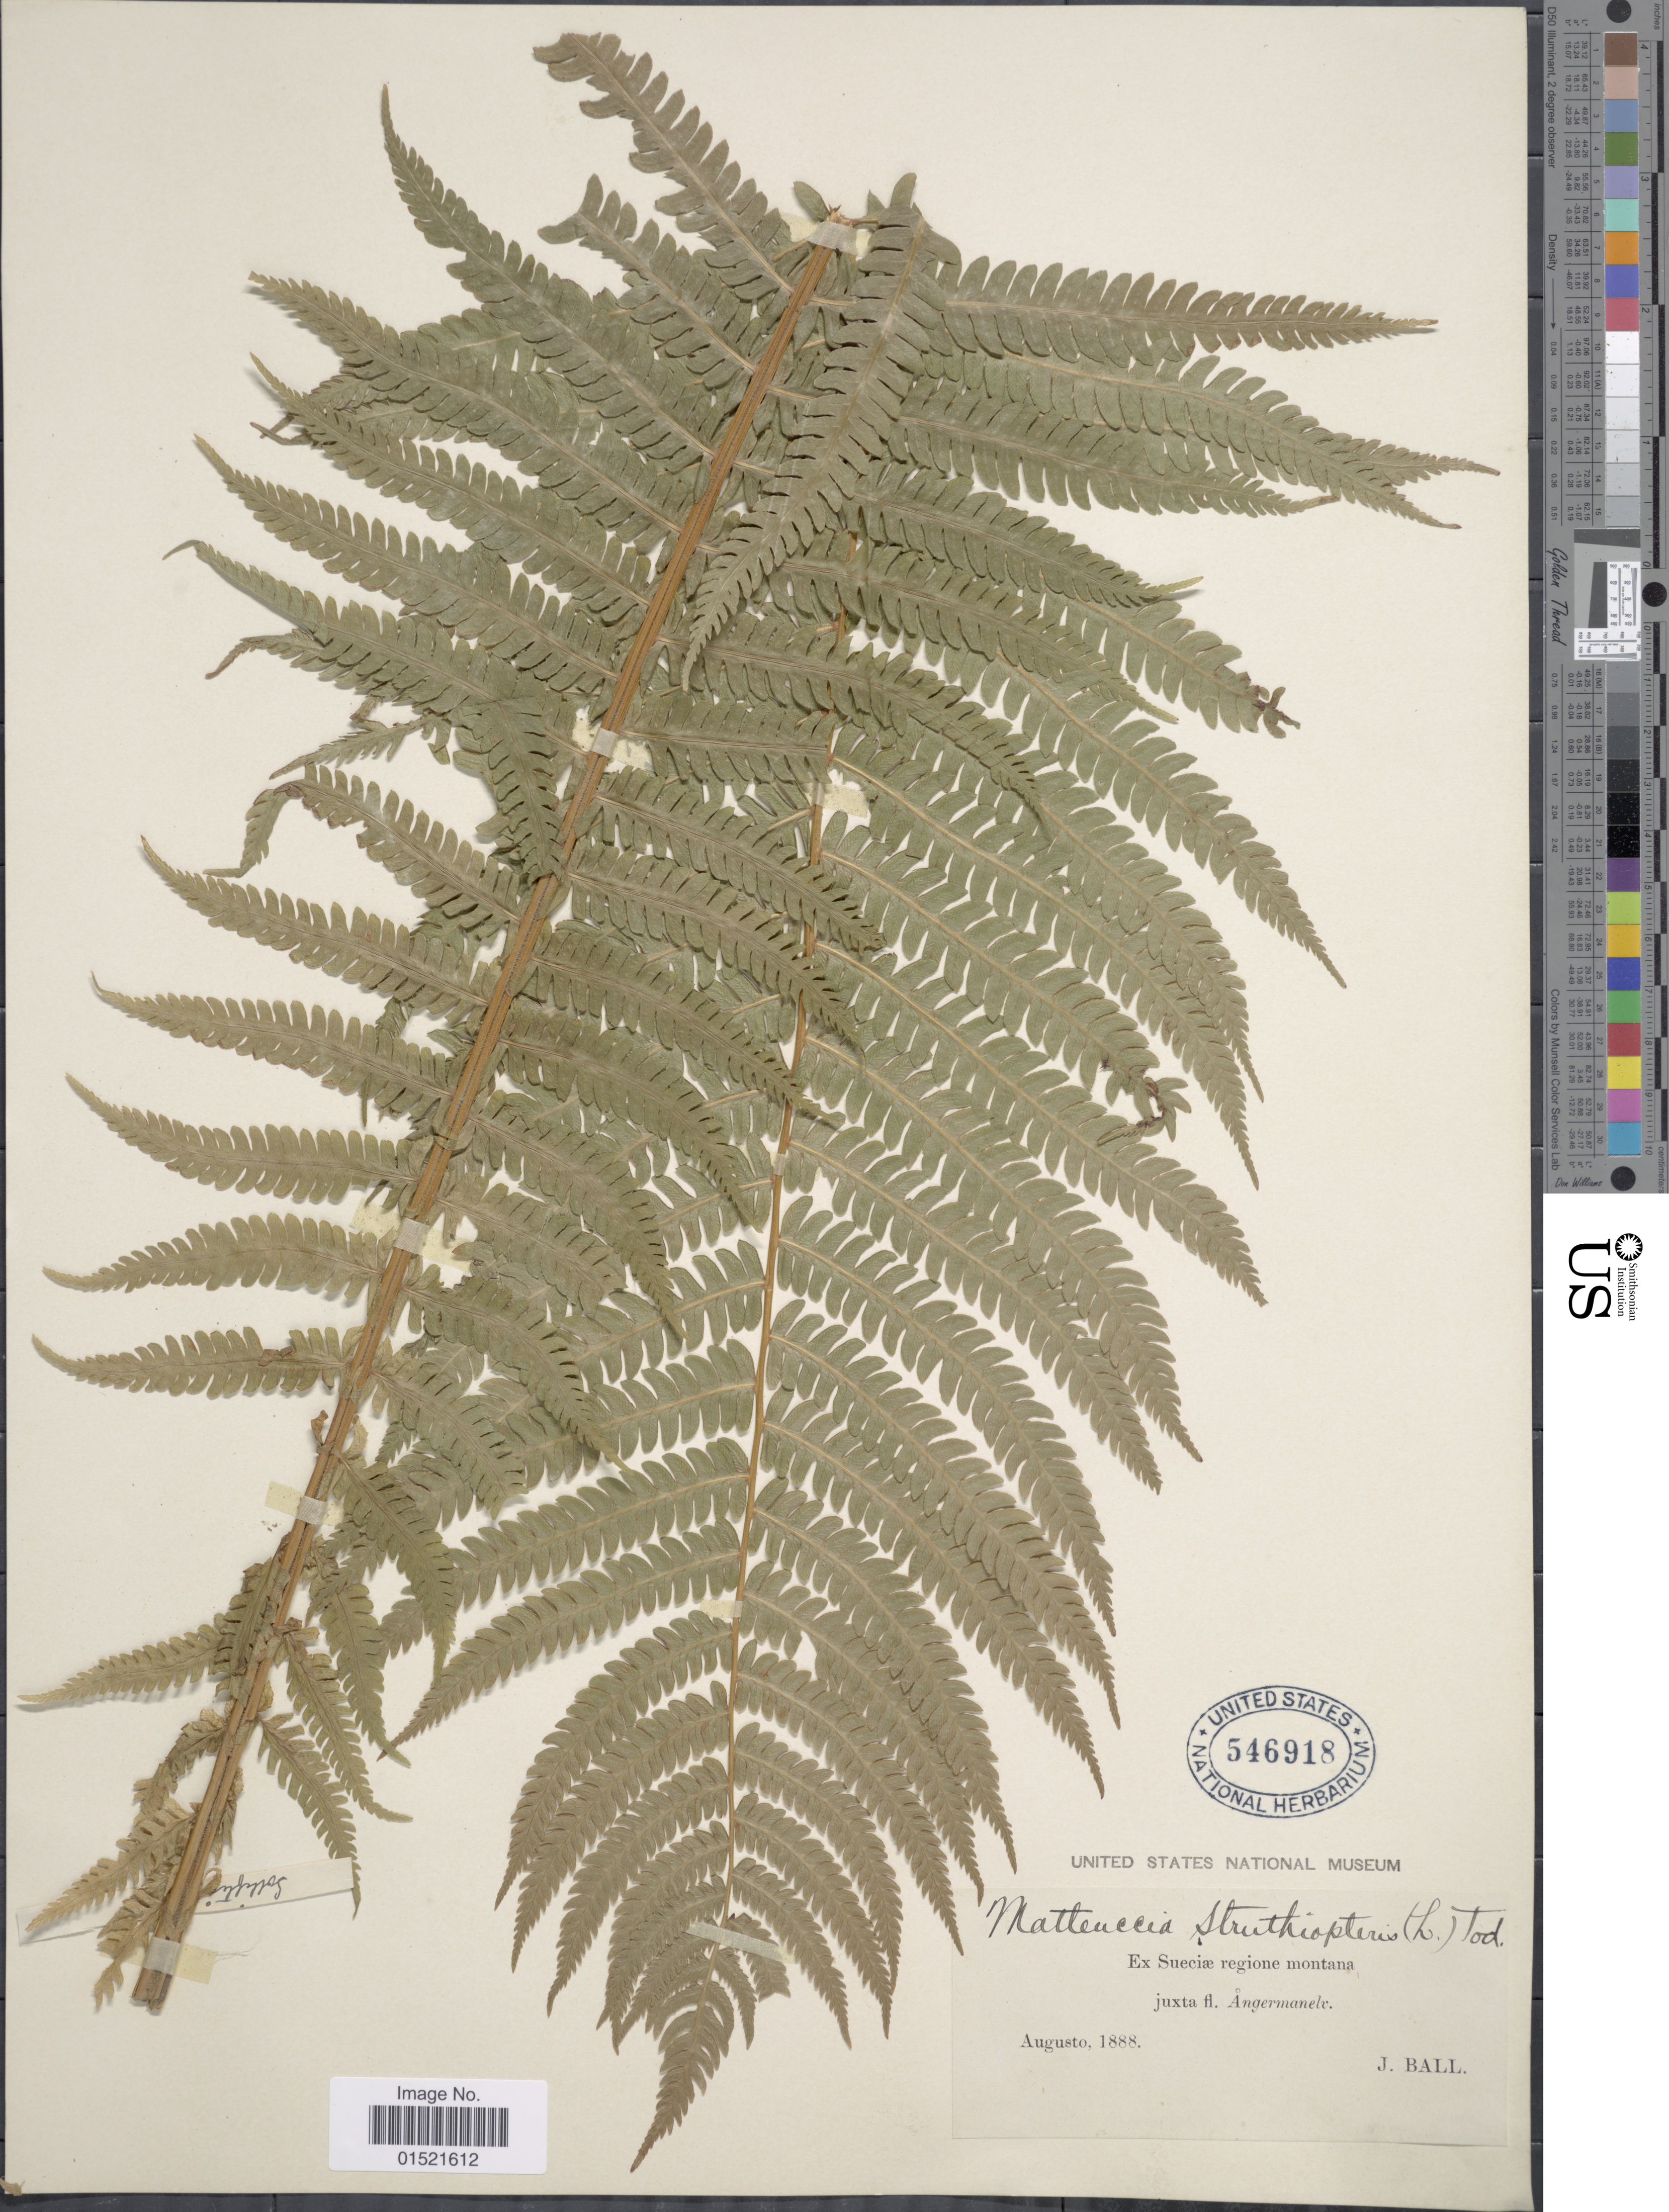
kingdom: Plantae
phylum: Tracheophyta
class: Polypodiopsida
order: Polypodiales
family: Onocleaceae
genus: Matteuccia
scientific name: Matteuccia struthiopteris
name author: (L.) Tod.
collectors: J. Ball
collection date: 1888-08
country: Sweden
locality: Ex Sueciae regione montana, juxta fl. Angermanelv.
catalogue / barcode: US 546918